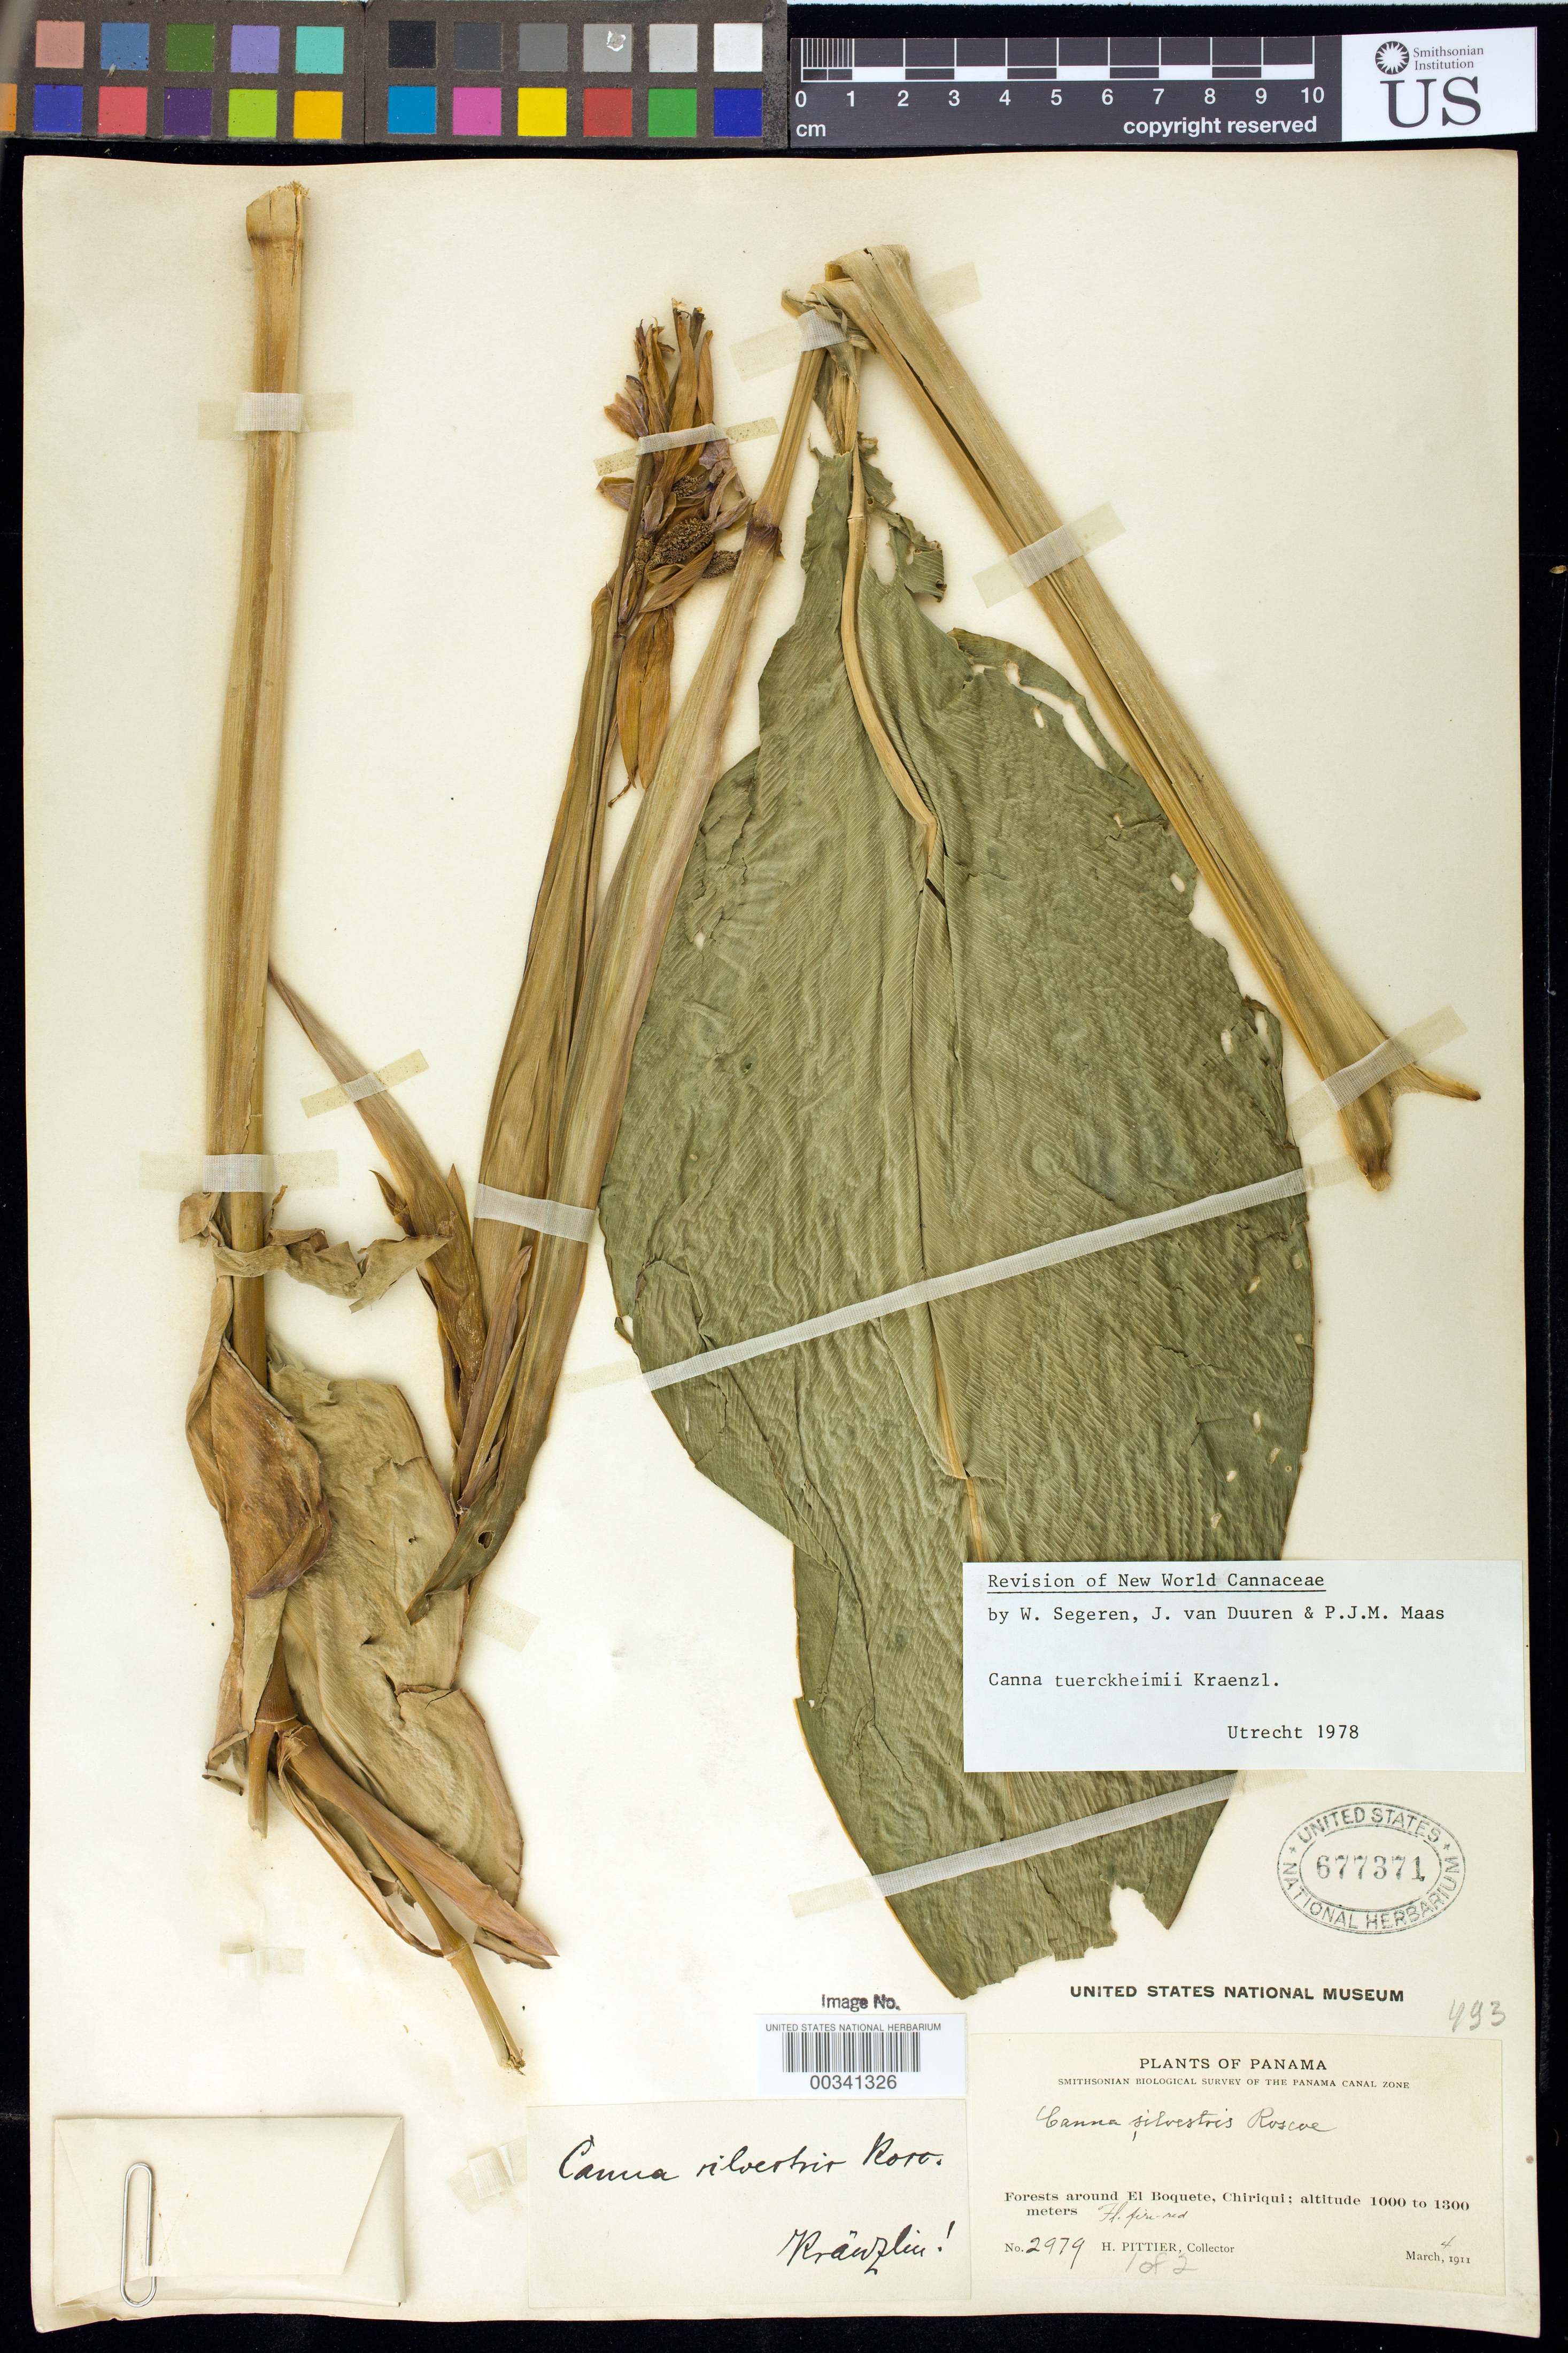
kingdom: Plantae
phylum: Tracheophyta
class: Liliopsida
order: Zingiberales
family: Cannaceae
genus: Canna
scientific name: Canna tuerckheimii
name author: Kraenzl. in Engl.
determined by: Segeren, W.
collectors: H. F. Pittier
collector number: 2979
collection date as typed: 04 Mar 1911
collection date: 1911-03-04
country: Panama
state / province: Chiriquí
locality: Forests around el Boquete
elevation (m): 1000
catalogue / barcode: US 677371